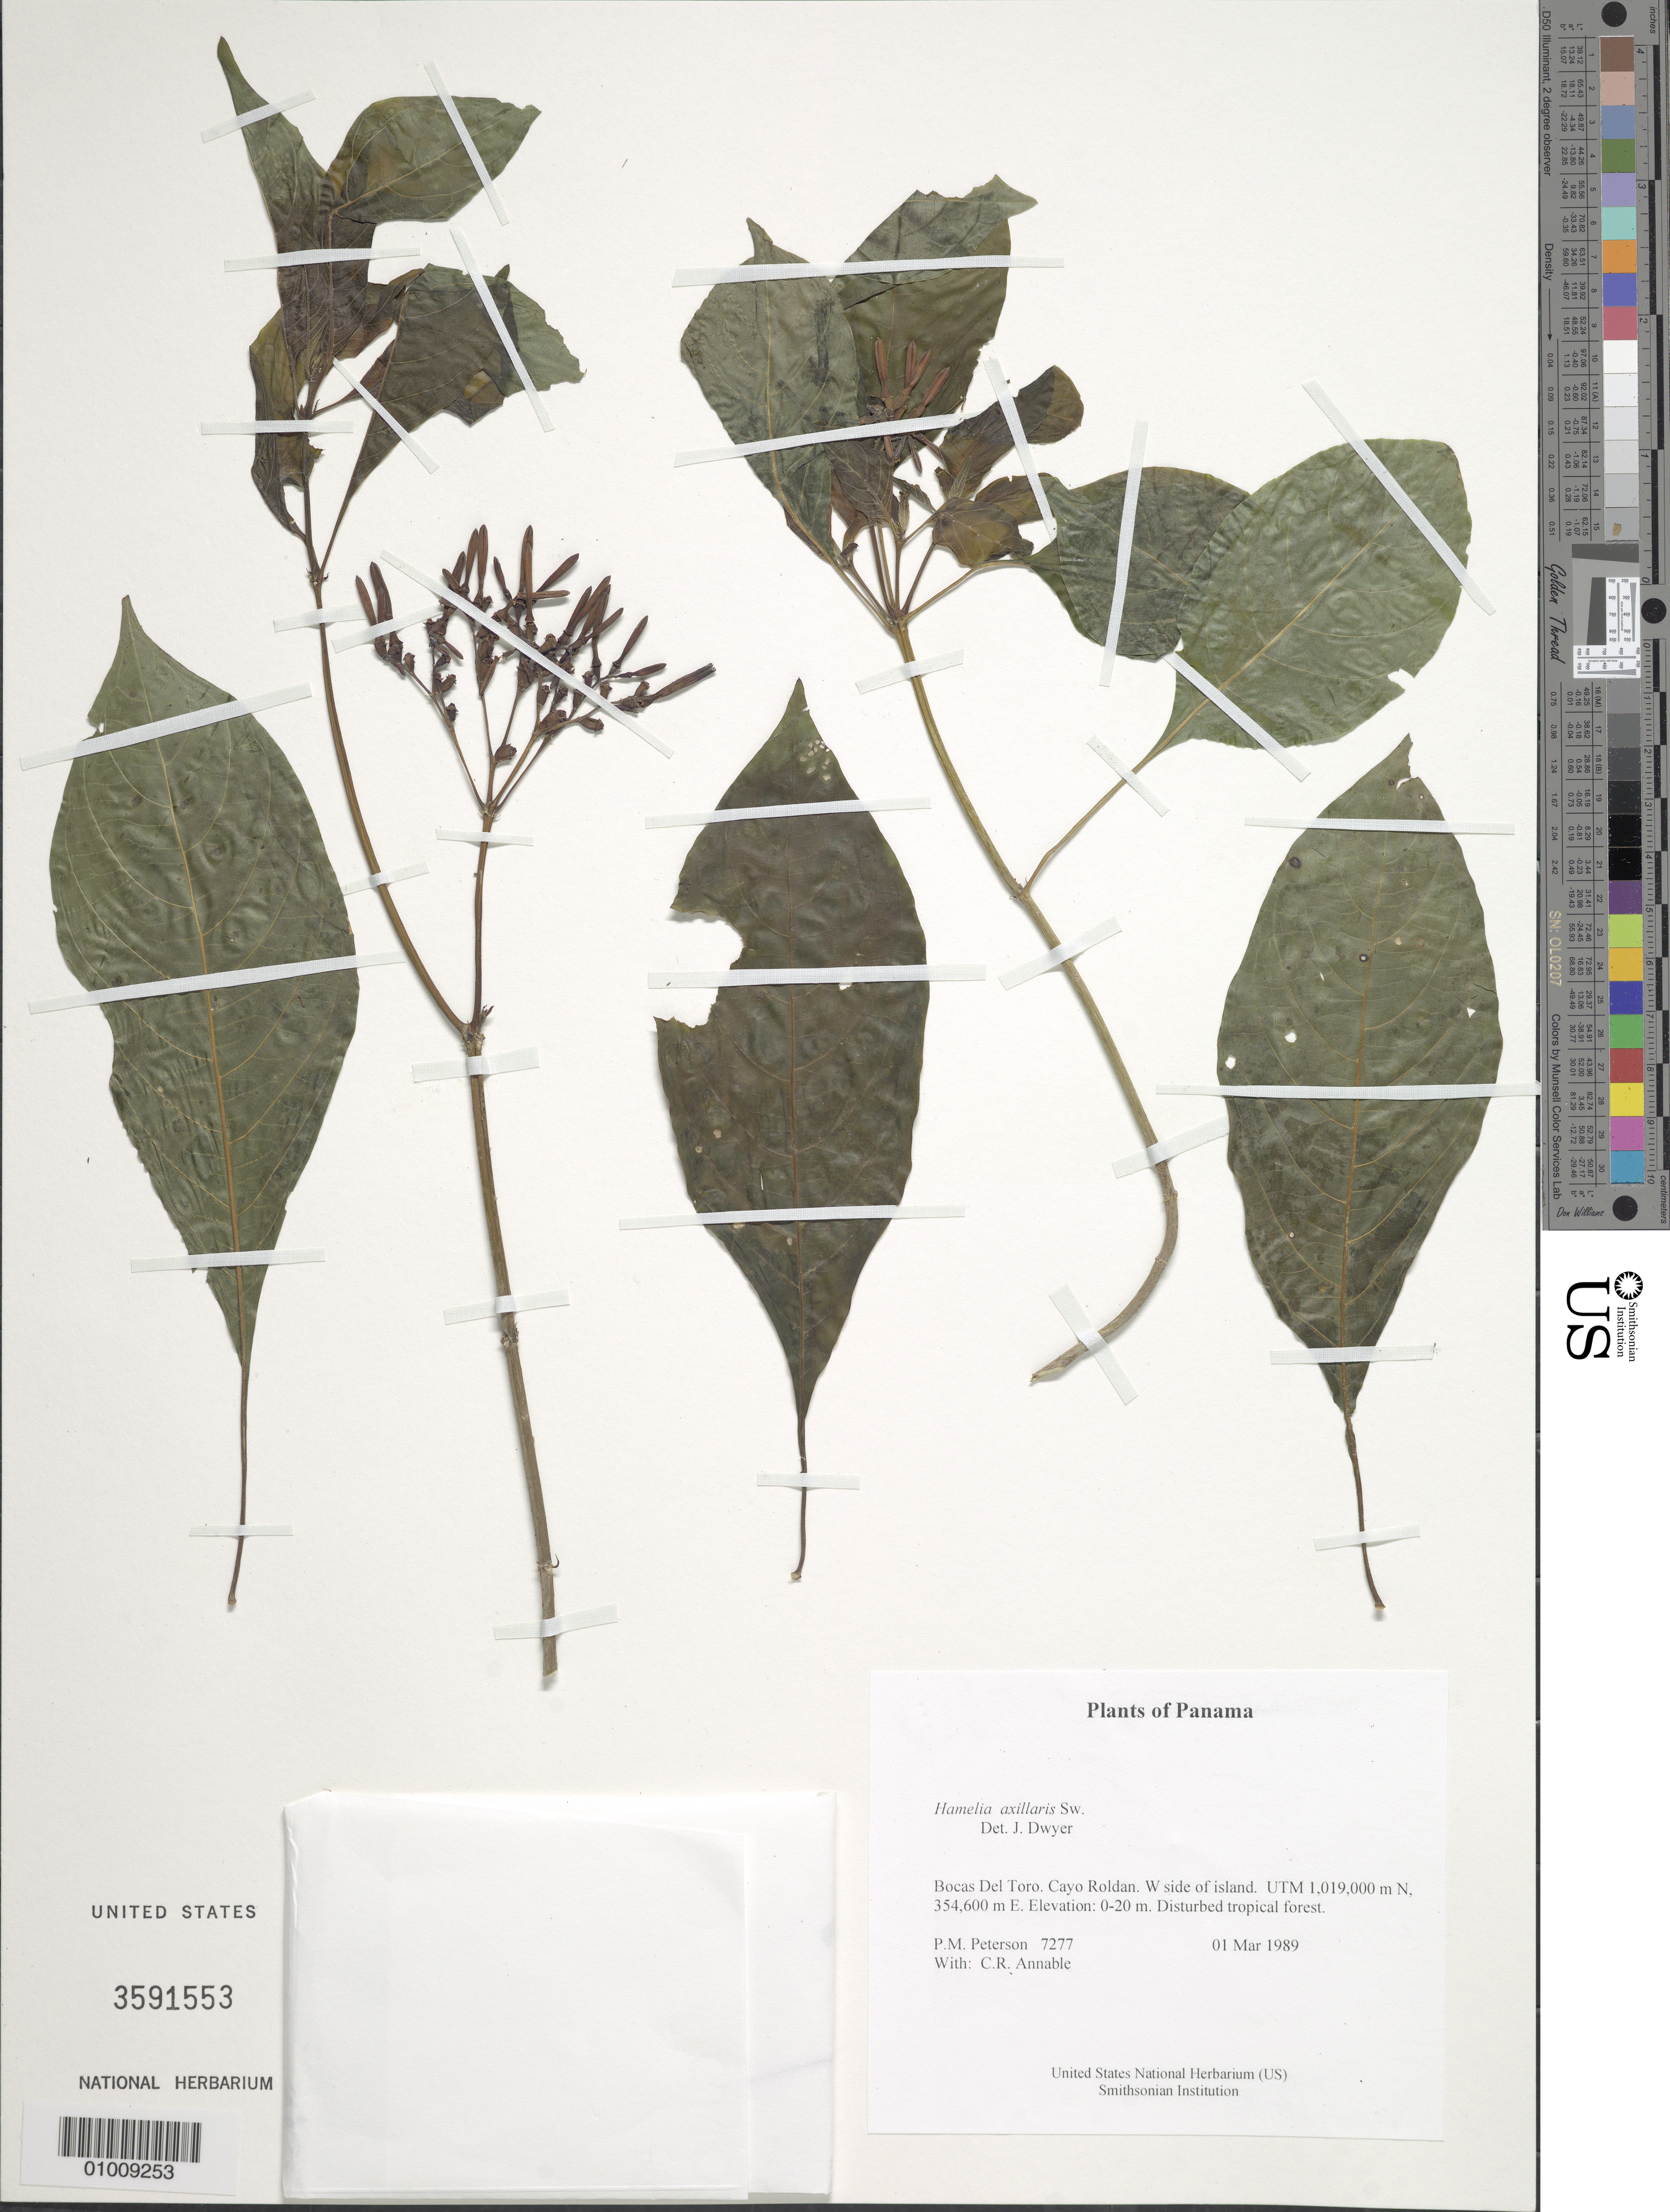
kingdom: Plantae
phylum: Tracheophyta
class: Magnoliopsida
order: Gentianales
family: Rubiaceae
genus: Hamelia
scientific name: Hamelia axillaris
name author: Sw.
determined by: Dwyer, J.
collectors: P. M. Peterson & C. R. Annable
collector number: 07277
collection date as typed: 01 Mar 1989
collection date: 1989-03-01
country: Panama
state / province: Bocas del Toro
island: Cayo Roldan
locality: W side of island. UTM 1,019,000 m N, 354,600 m E.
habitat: Disturbed tropical forest.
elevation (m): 0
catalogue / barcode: US 3591553